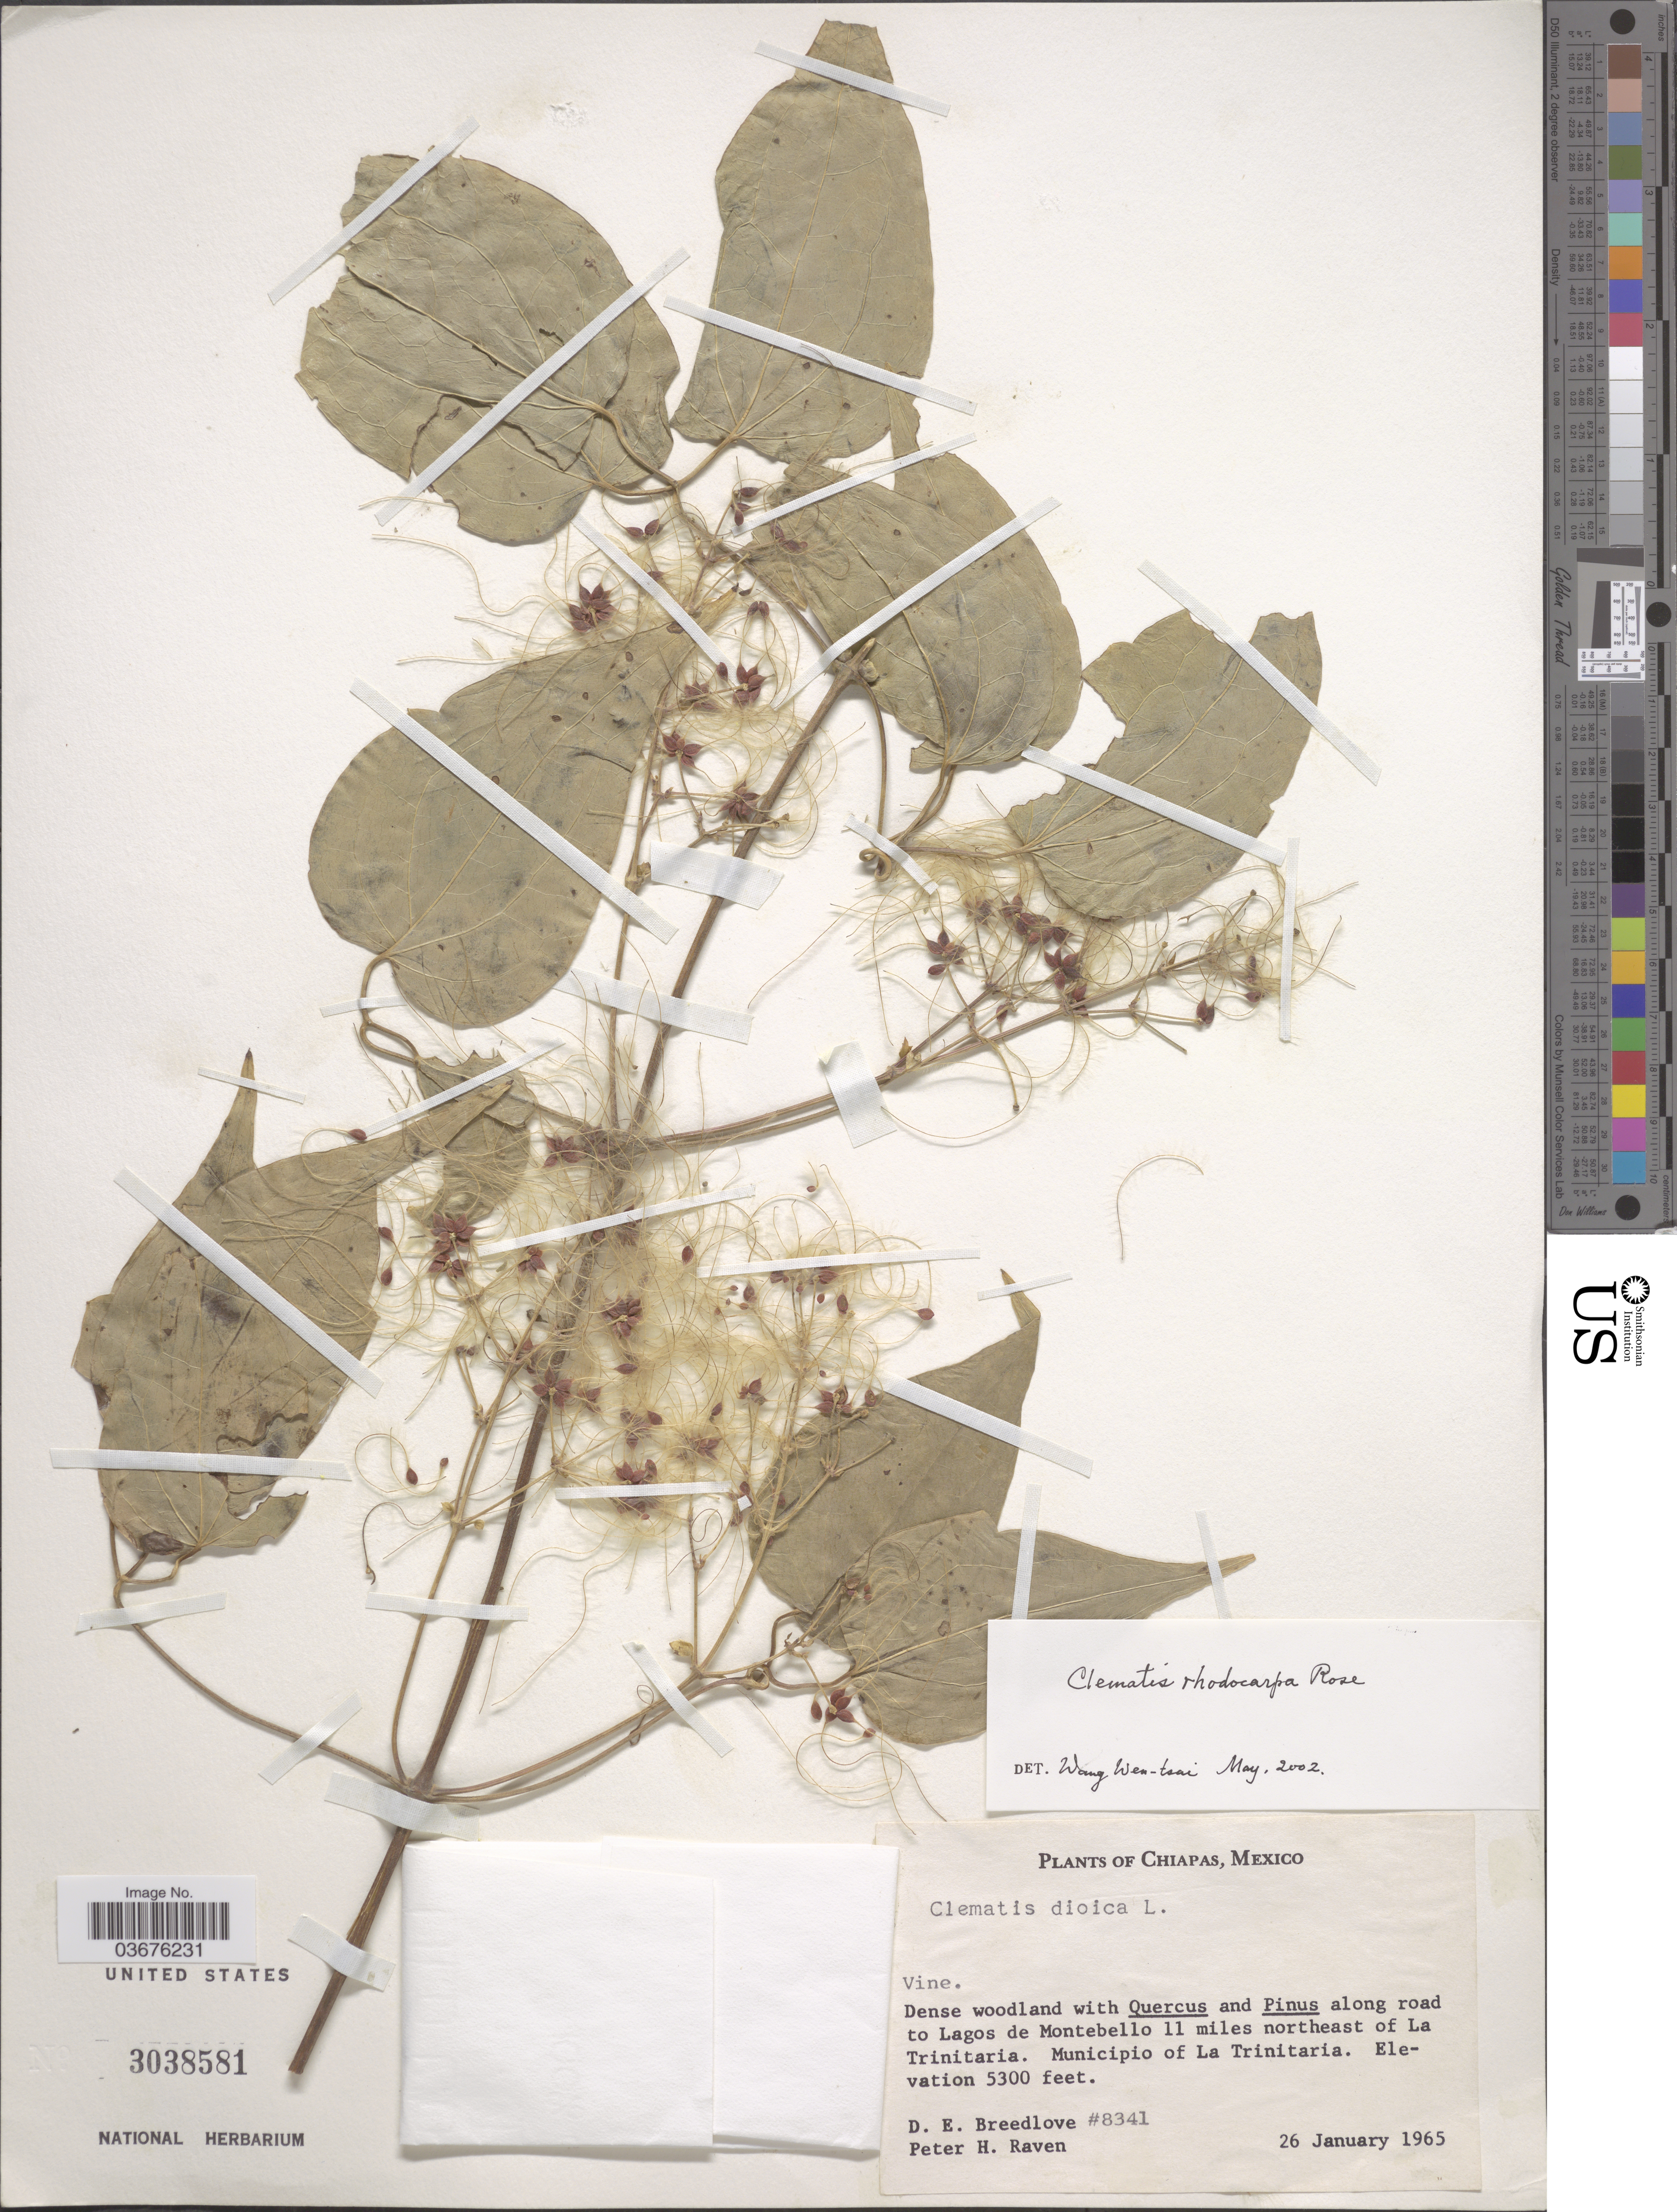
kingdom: Plantae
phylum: Tracheophyta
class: Magnoliopsida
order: Ranunculales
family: Ranunculaceae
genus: Clematis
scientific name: Clematis rhodocarpa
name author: Rose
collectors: D. E. Breedlove & P. Raven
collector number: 8341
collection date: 1965-01-26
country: Mexico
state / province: Chiapas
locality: Along road to Lagos de Montebello 11 miles northeast of La Trinitaria. Municipio of La Trinitaria.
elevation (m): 1615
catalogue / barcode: US 3038581